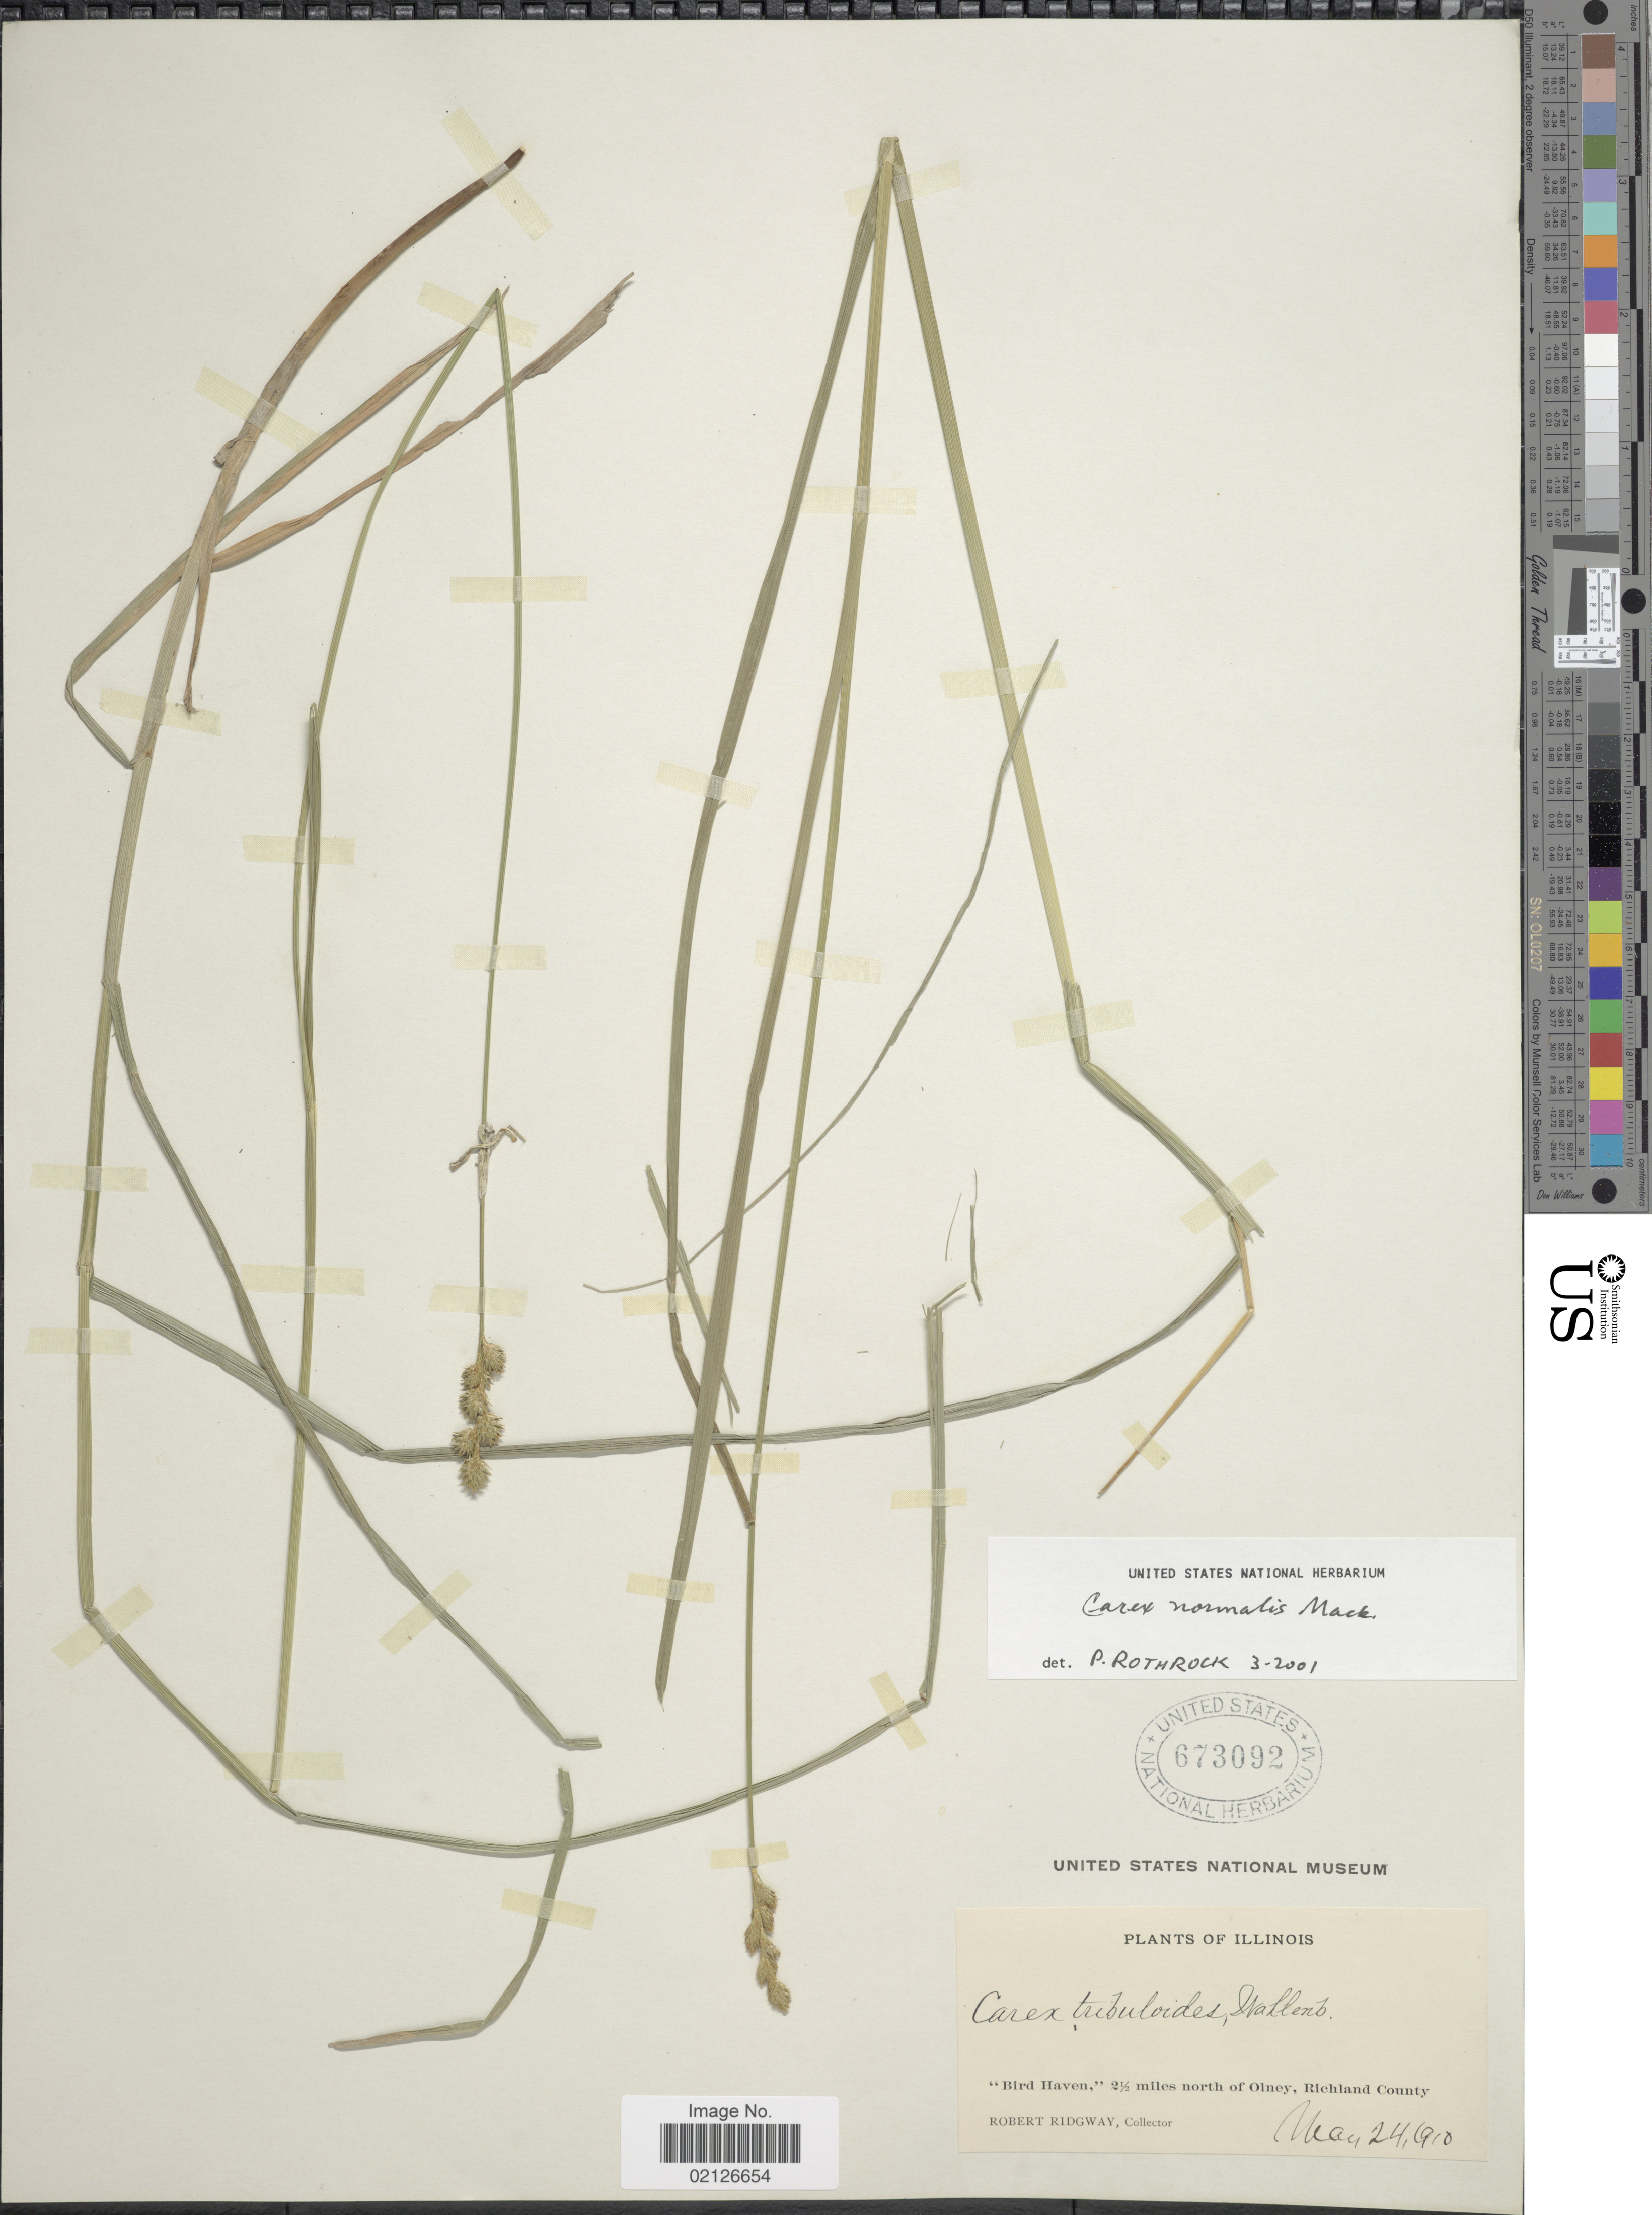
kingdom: Plantae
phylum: Tracheophyta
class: Liliopsida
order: Poales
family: Cyperaceae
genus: Carex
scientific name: Carex normalis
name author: Mack.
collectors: R. Ridgway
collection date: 1910-05-24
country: United States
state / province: Illinois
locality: Bird Haven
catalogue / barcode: US 673092